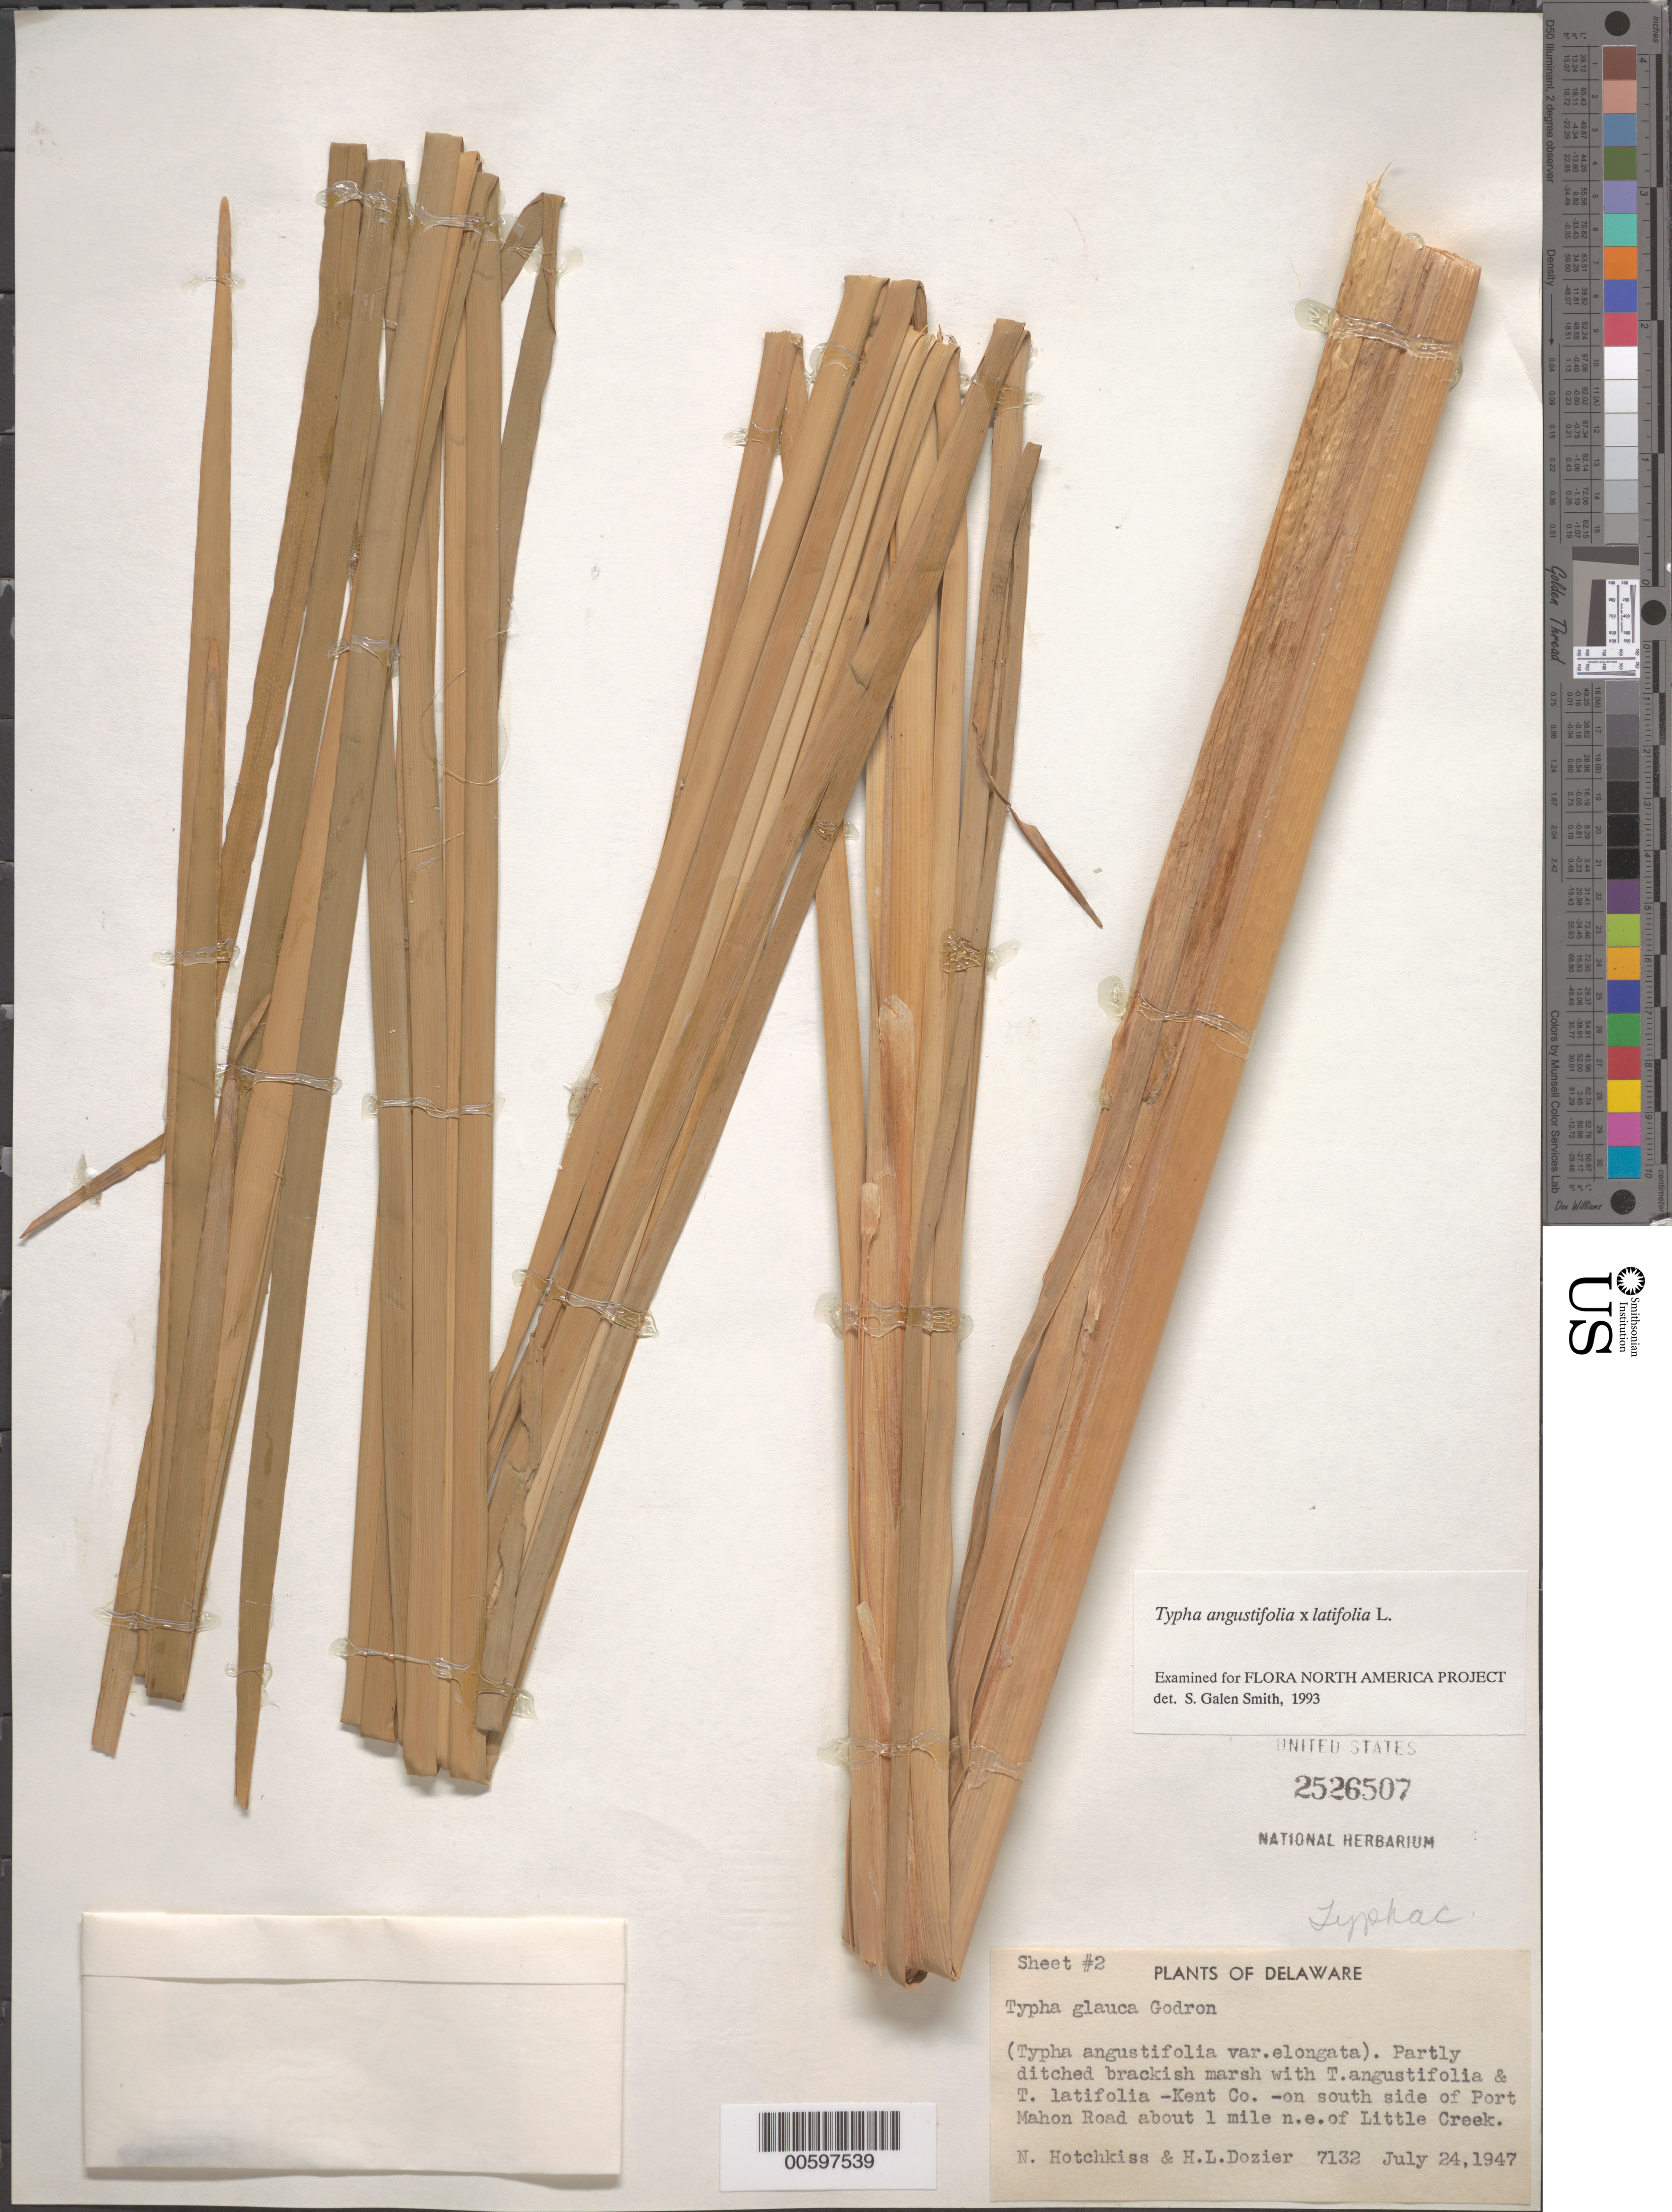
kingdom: Plantae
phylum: Tracheophyta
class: Liliopsida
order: Poales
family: Typhaceae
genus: Typha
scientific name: Typha glauca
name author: Godr.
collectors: N. Hotchkiss & H. Dozier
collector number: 7132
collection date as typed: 24 Jul 1947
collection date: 1947-07-24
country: United States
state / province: Delaware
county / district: Kent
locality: Port Mahon Road, NE of Little Creek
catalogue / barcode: US 2526507